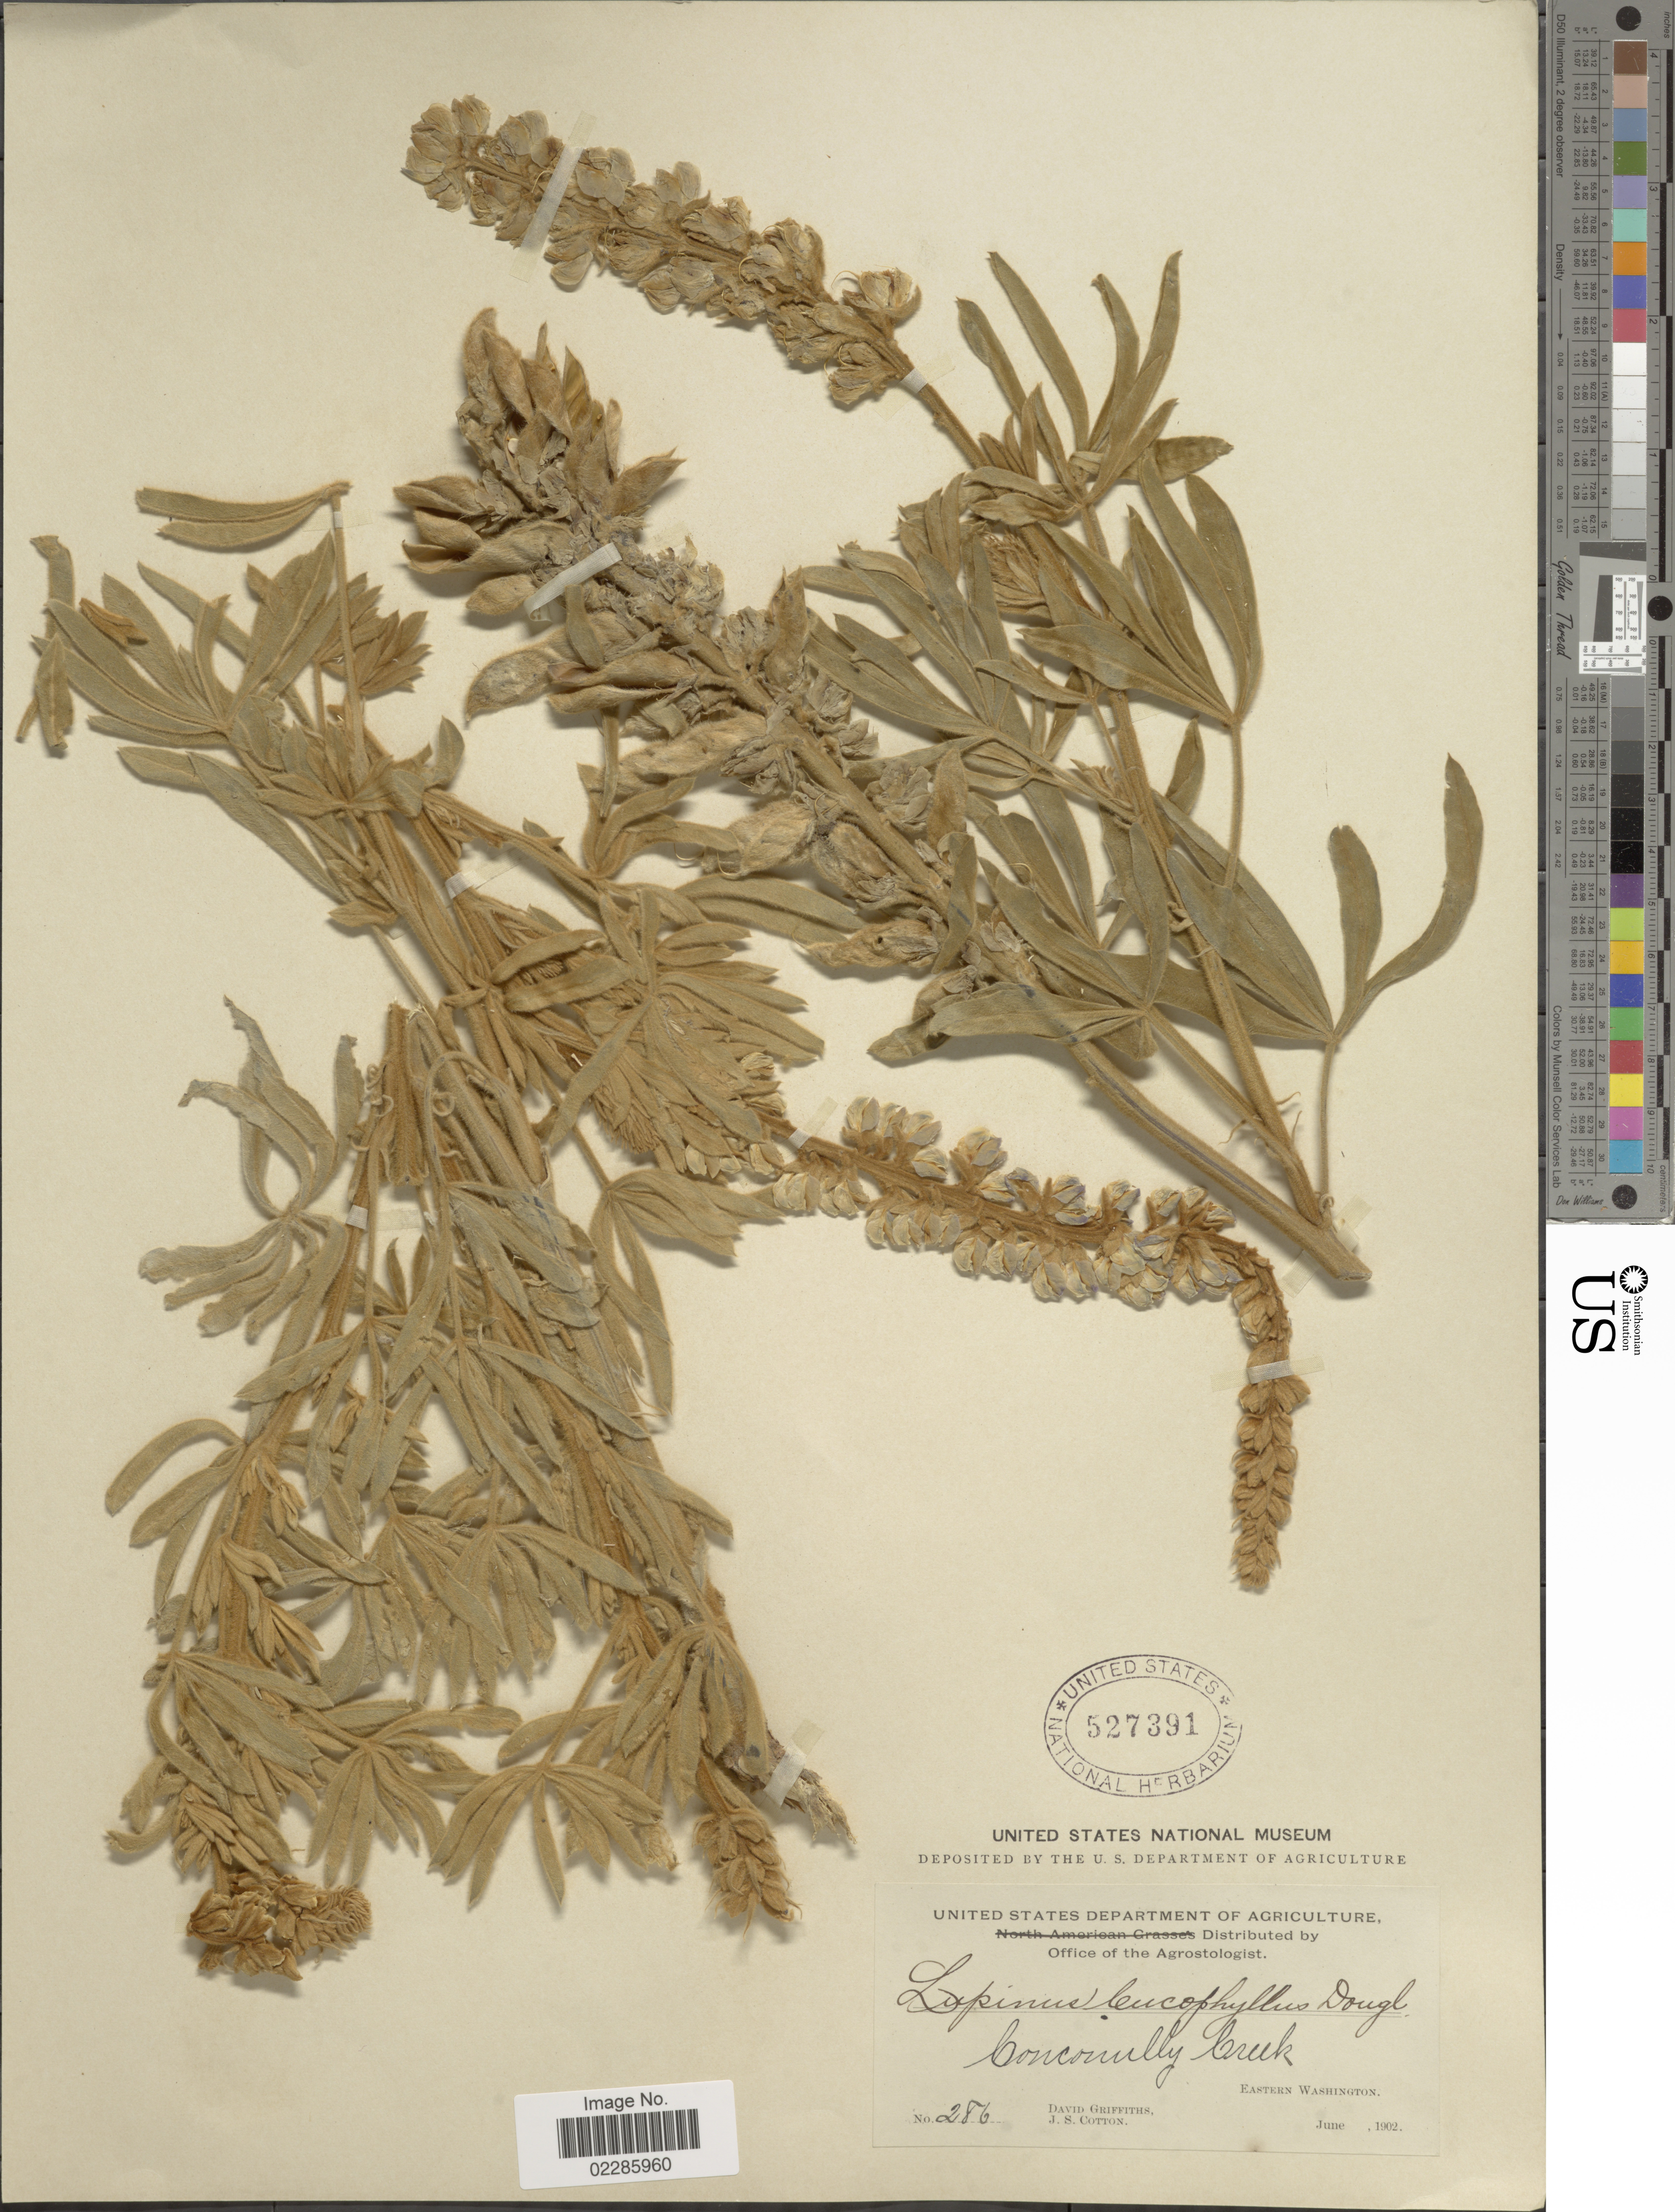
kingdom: Plantae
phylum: Tracheophyta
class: Magnoliopsida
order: Fabales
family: Fabaceae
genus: Lupinus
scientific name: Lupinus leucophyllus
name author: Douglas ex Lindl.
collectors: D. Griffiths & J. S. Cotton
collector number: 286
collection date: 1902-06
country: United States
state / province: Washington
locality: Conconully Creek, Eastern Washington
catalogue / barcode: US 527391